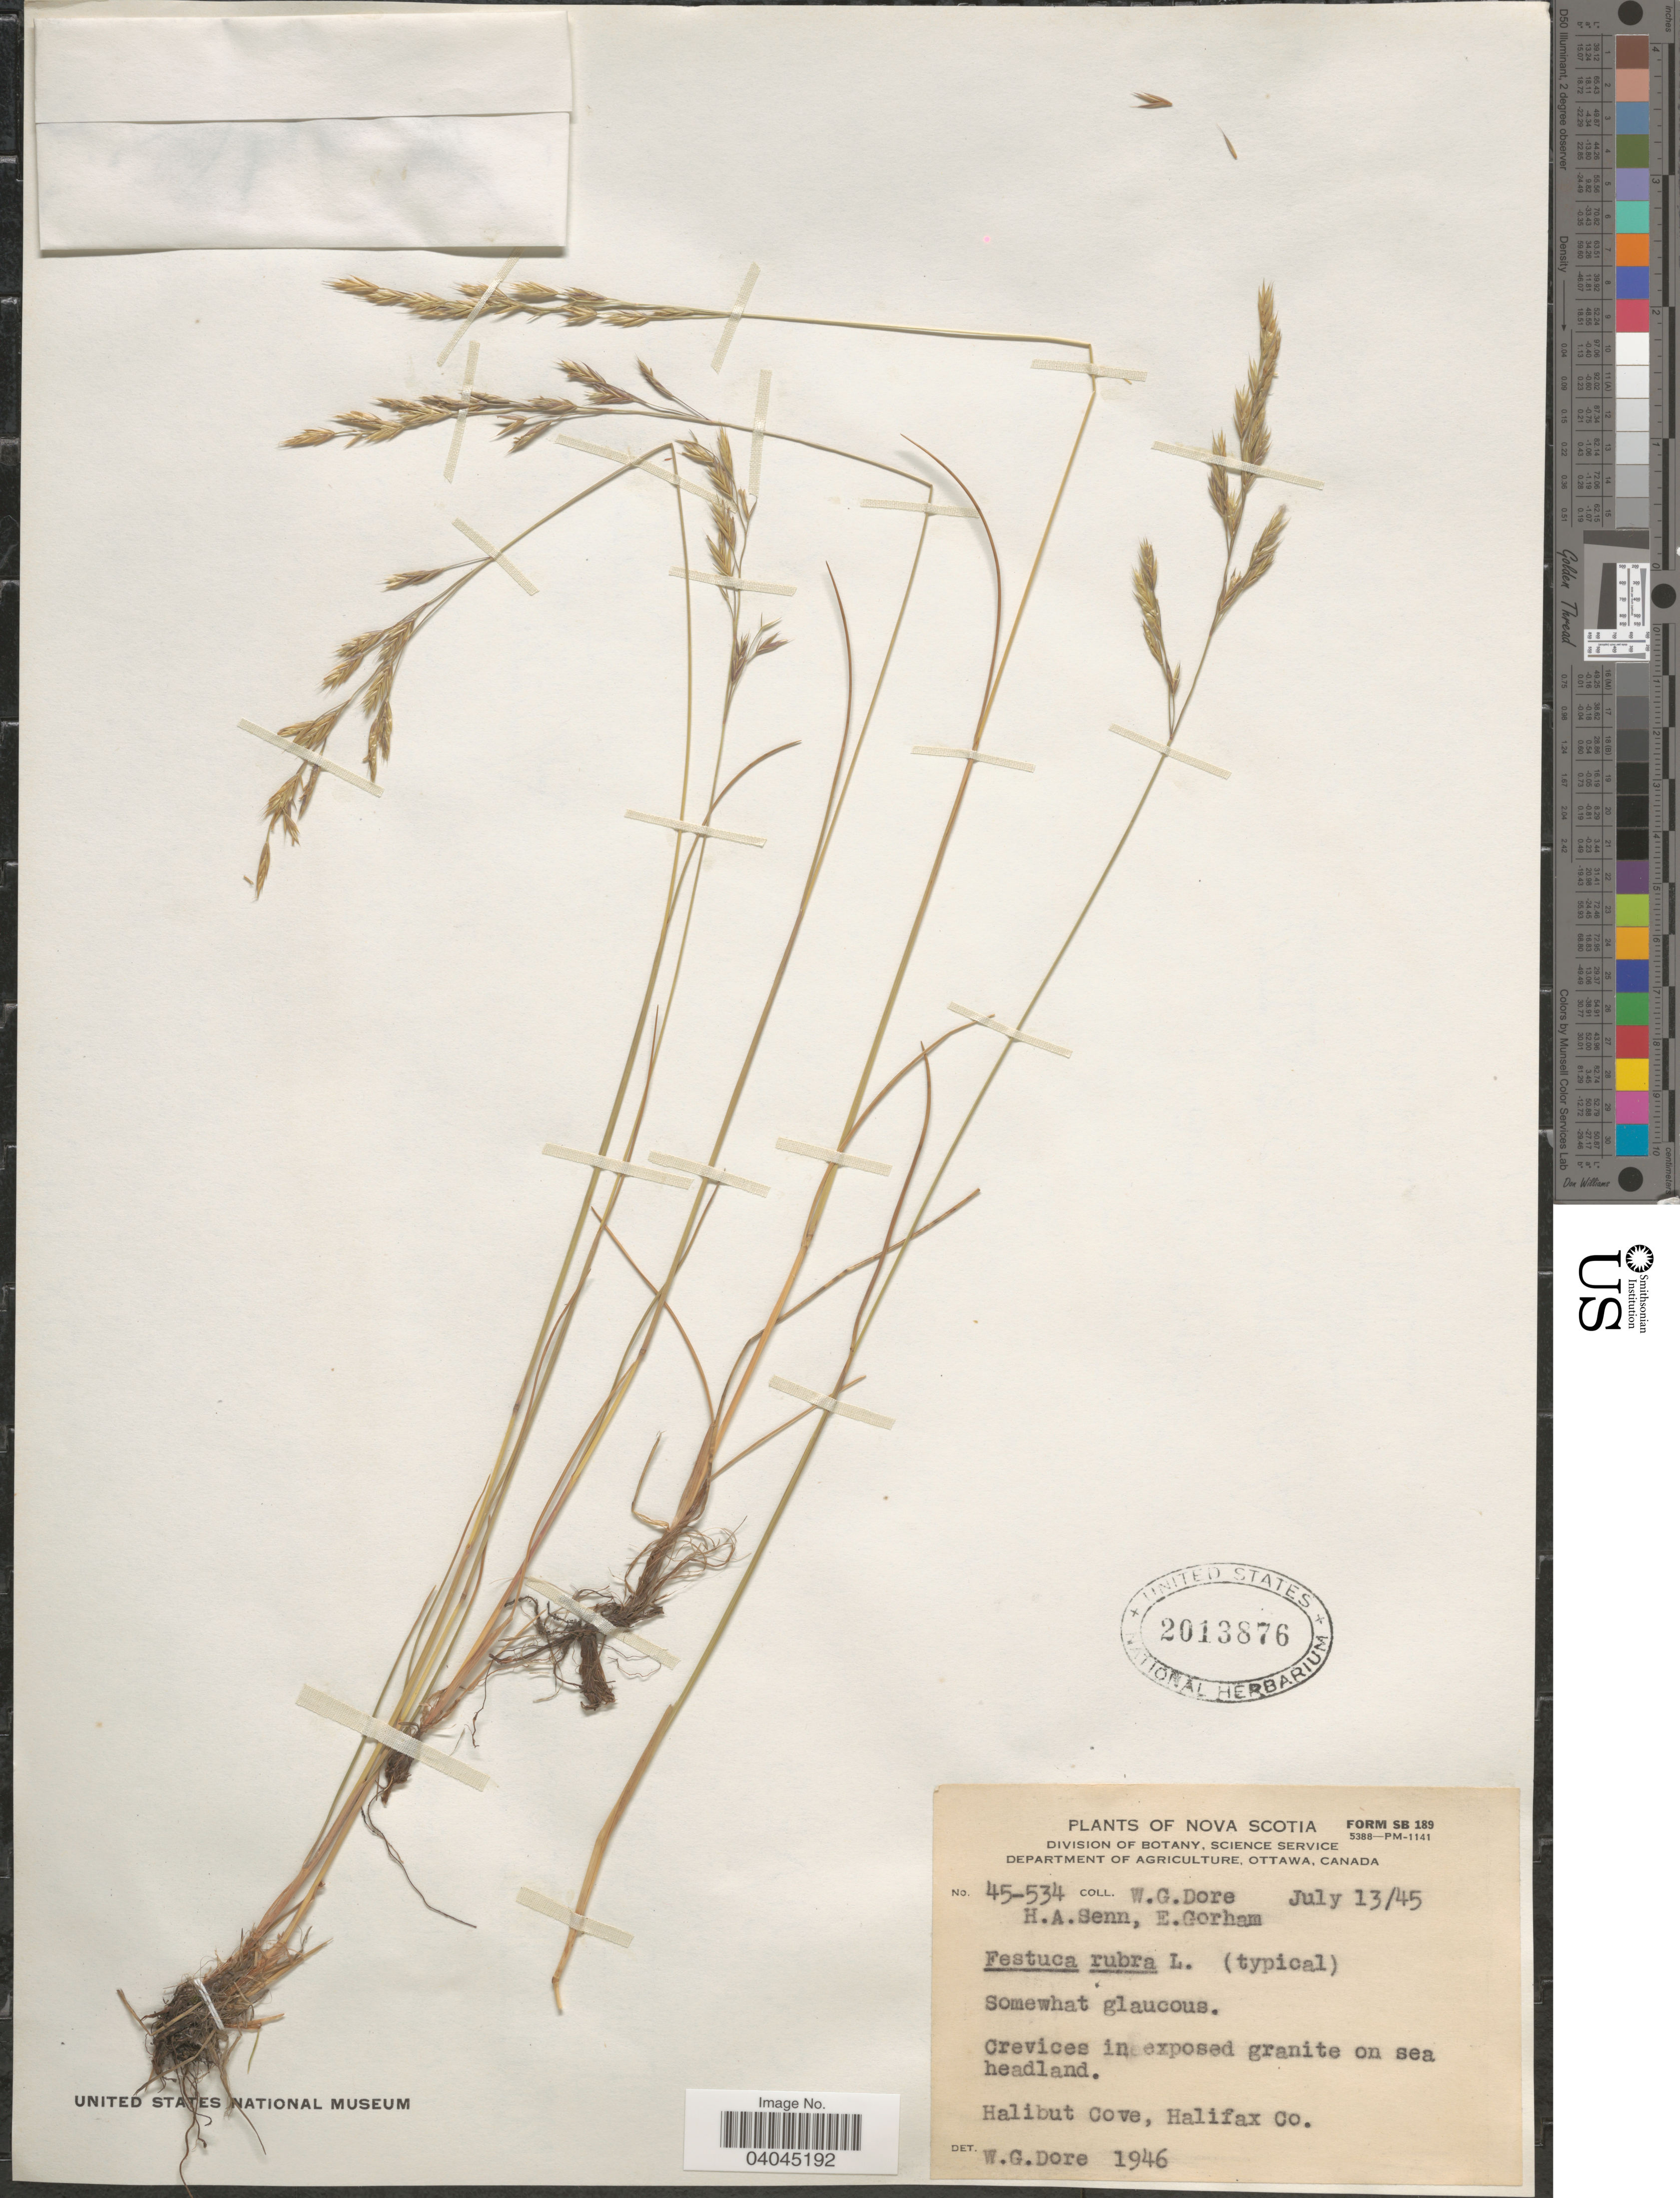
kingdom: Plantae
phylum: Tracheophyta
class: Liliopsida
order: Poales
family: Poaceae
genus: Festuca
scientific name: Festuca rubra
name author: L.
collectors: W. Dore, H. Senn & E. Gorham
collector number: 45-534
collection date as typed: Transcribed d/m/y: 13/7/45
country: Canada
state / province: Nova Scotia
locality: Halibut Cove, Halifax Co.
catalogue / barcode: US 2013876